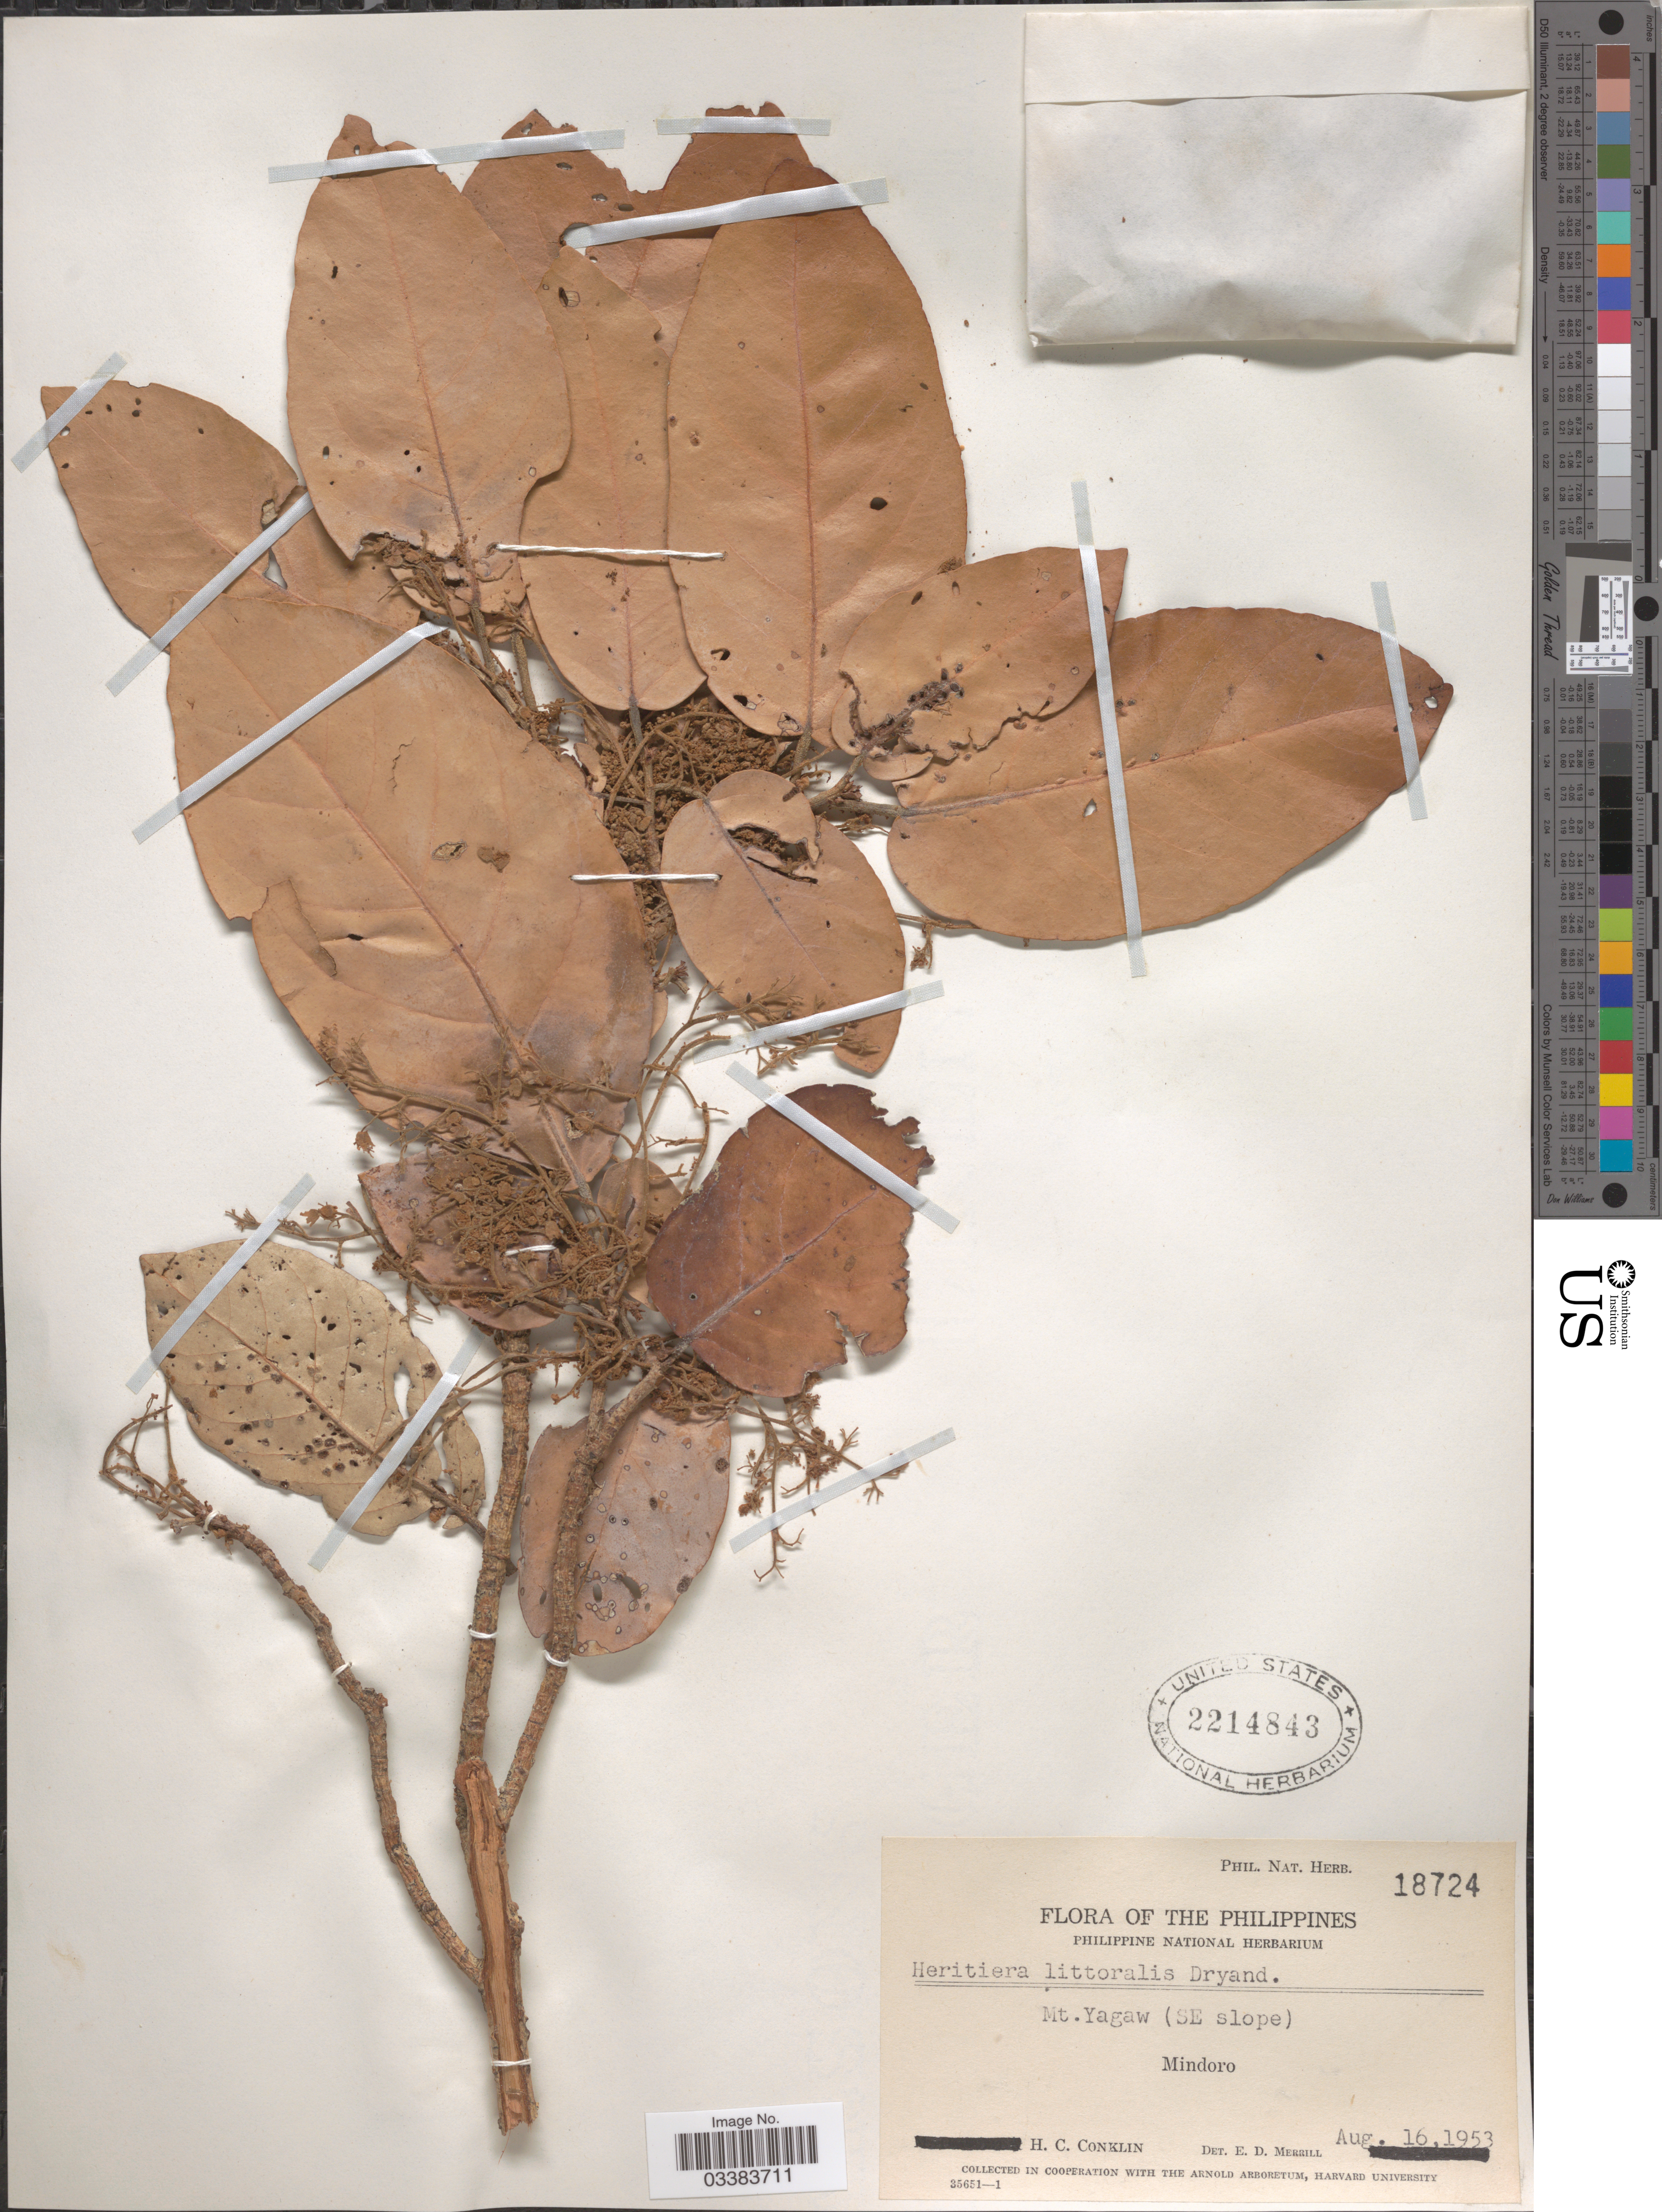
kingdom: Plantae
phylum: Tracheophyta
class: Magnoliopsida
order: Malvales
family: Malvaceae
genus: Heritiera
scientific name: Heritiera littoralis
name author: Aiton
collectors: H. Conklin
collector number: Phil. Nat. Herb. 18724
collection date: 1953-08-16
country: Philippines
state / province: Mimaropa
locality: Mt. Yagaw (SE slope). Mindoro.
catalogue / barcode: US 2214843